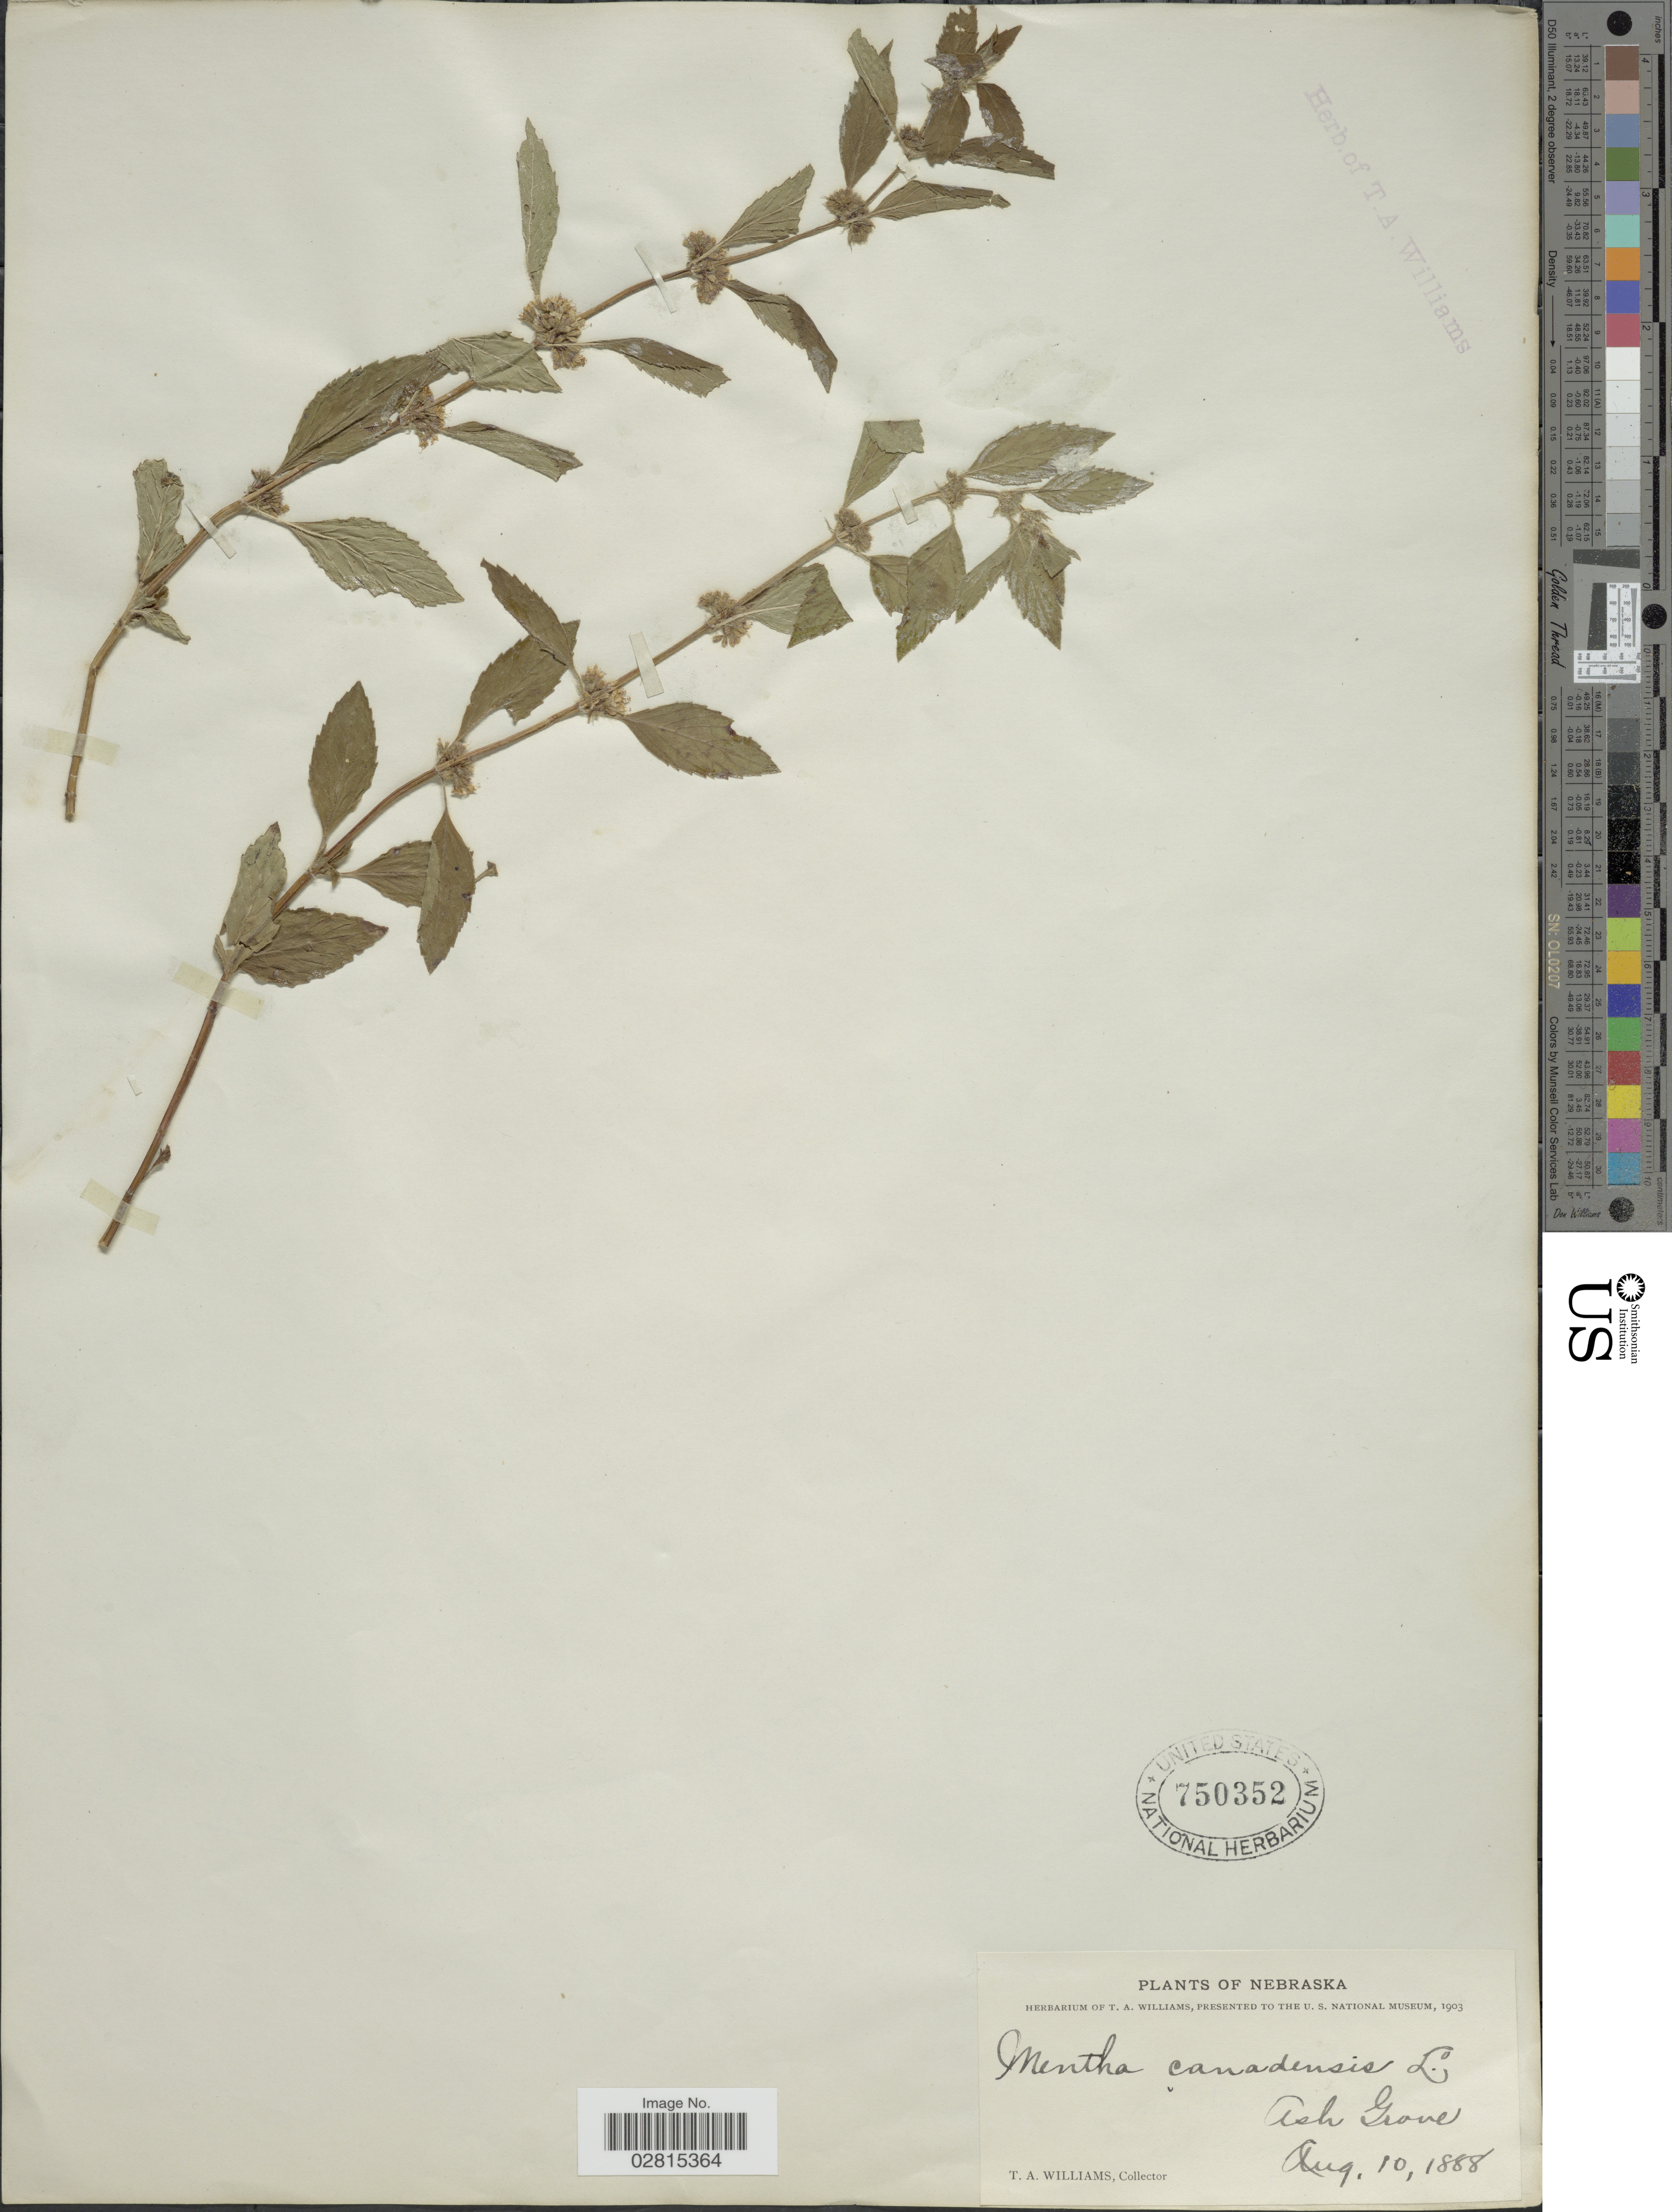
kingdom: Plantae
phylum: Tracheophyta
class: Magnoliopsida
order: Lamiales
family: Lamiaceae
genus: Mentha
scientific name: Mentha canadensis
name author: L.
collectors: T. A. Williams (herbarium)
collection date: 1888-08-10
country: United States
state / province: Nebraska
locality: Ash Grove.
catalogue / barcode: US 750352